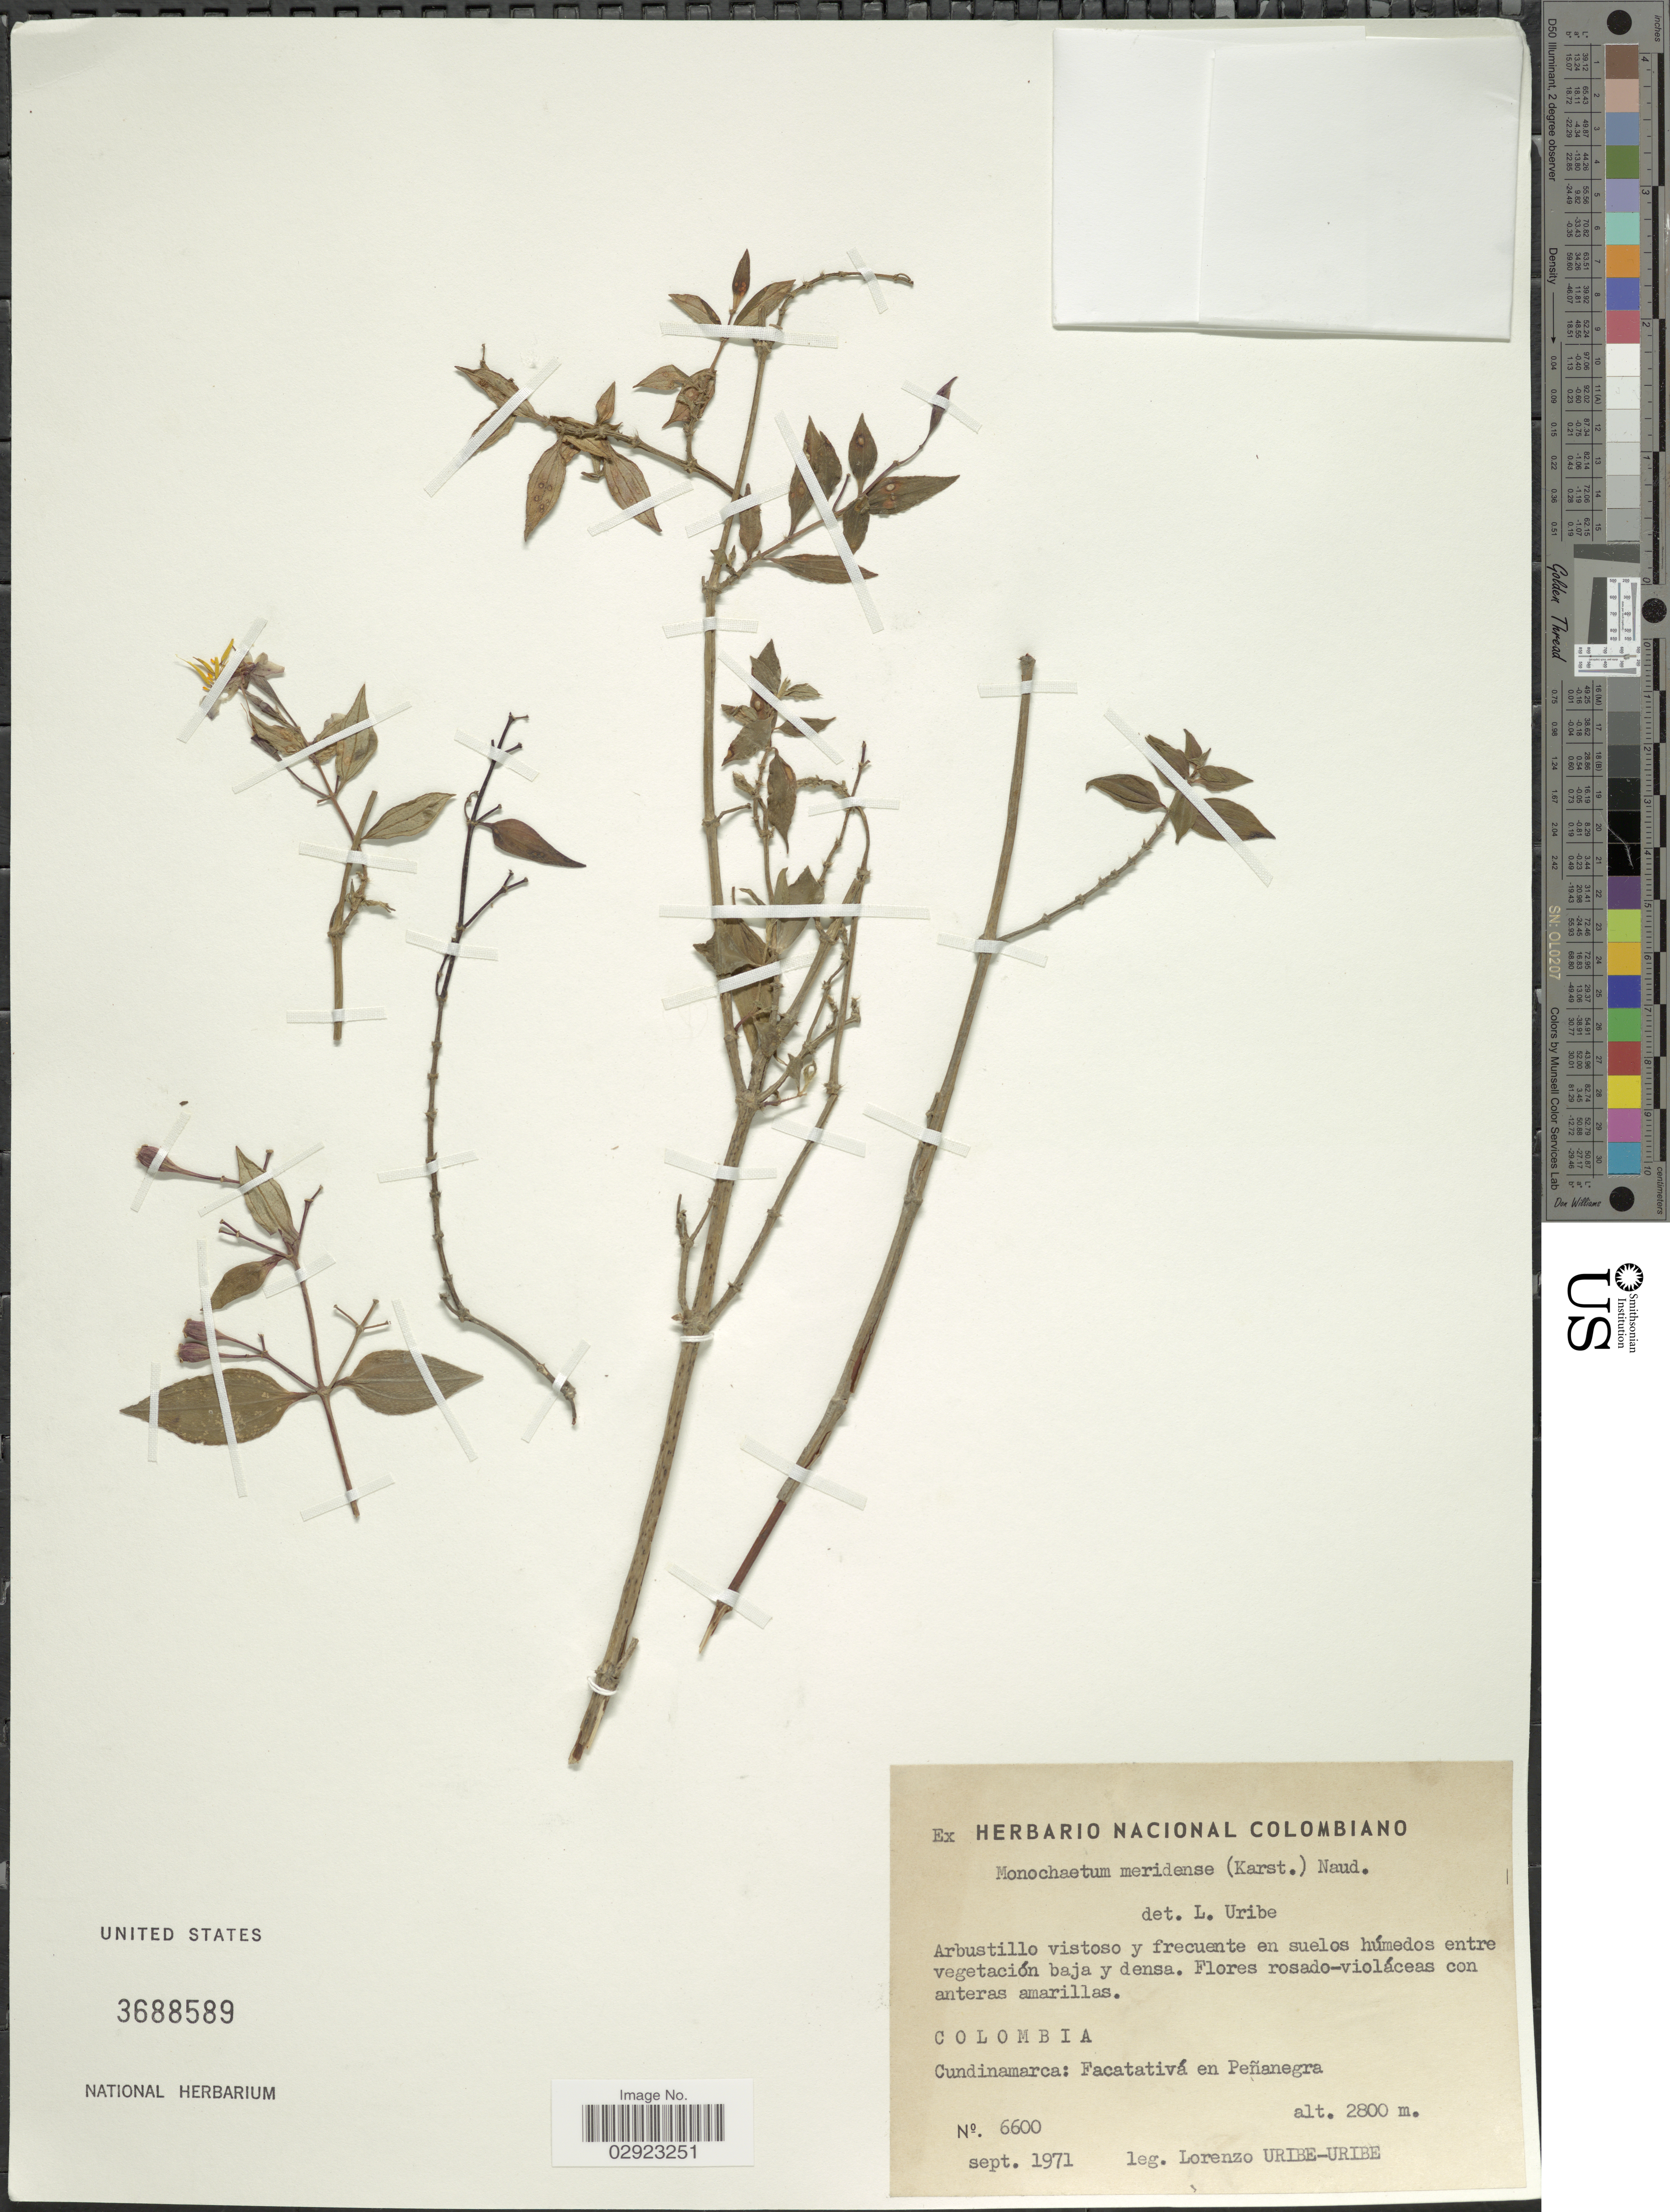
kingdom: Plantae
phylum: Tracheophyta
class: Magnoliopsida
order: Myrtales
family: Melastomataceae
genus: Monochaetum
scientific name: Monochaetum meridense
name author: (H. Karst.) Naudin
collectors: L. Uribe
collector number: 6600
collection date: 1971-09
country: Colombia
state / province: Cundinamarca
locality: Facatativá en Peñanegra.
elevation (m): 2800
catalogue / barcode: US 3688589